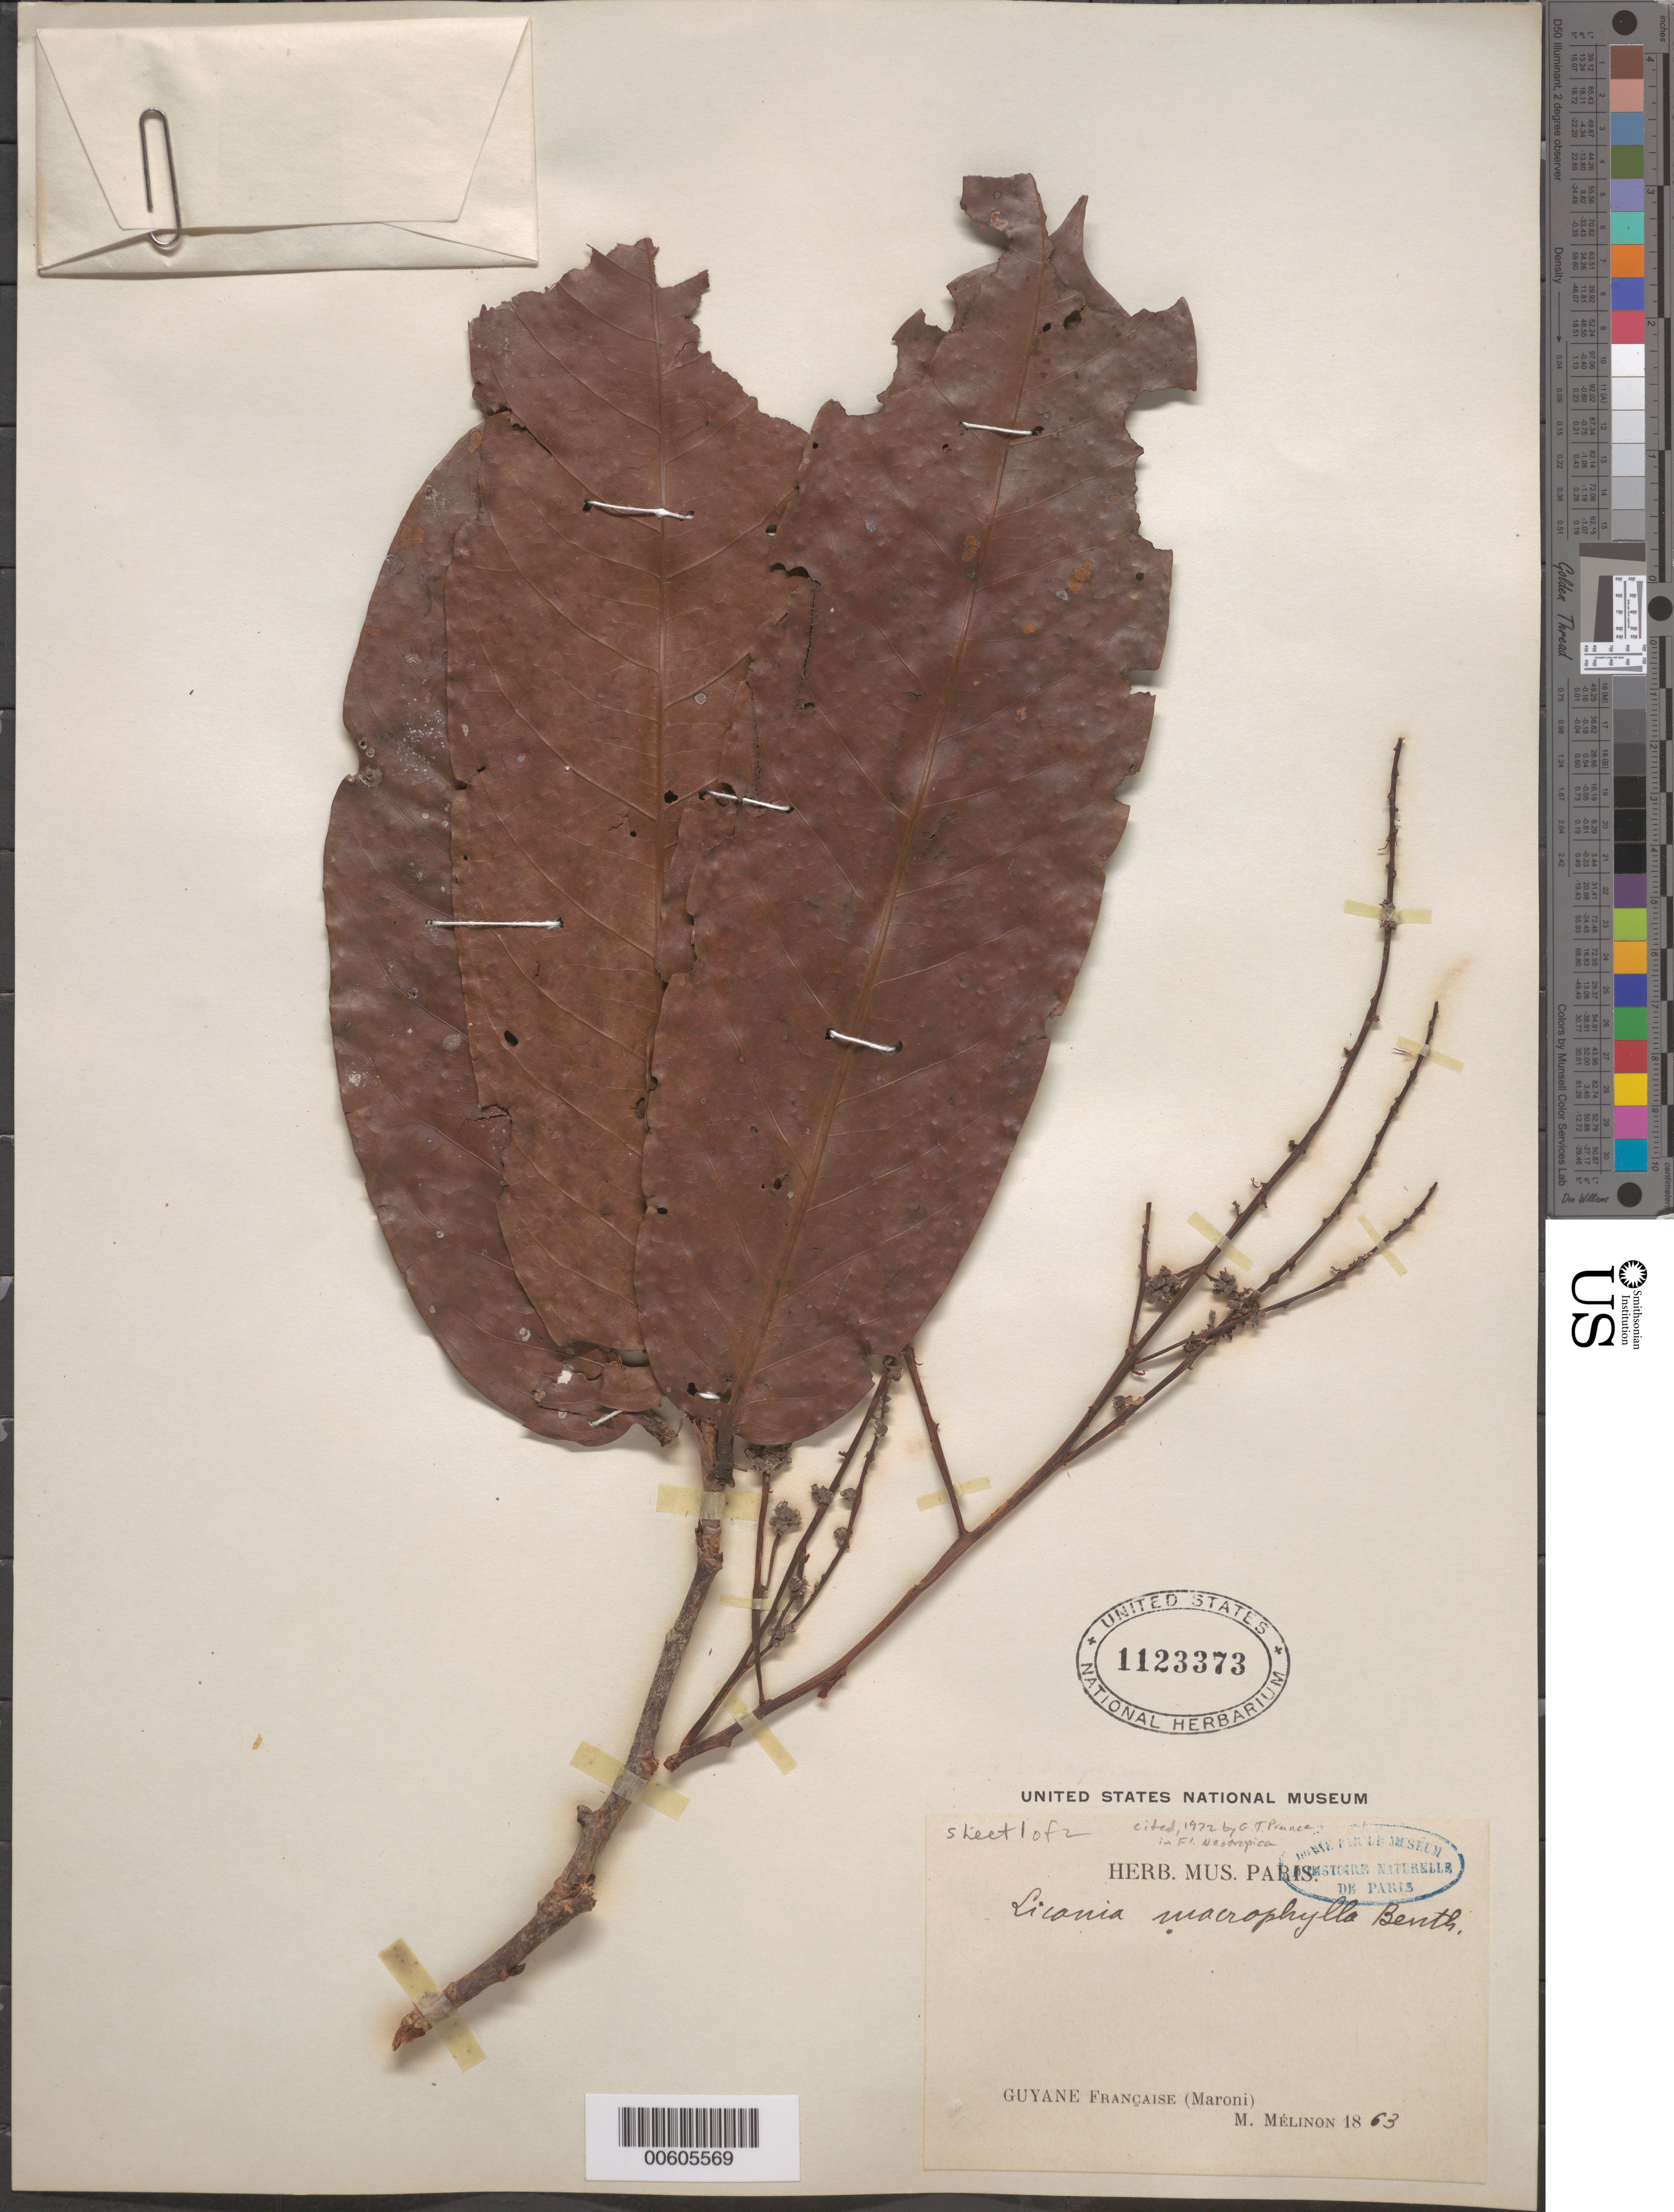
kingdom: Plantae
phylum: Tracheophyta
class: Magnoliopsida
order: Malpighiales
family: Chrysobalanaceae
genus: Hymenopus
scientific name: Hymenopus macrophyllus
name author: (Benth.) Sothers & Prance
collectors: E. Mélinon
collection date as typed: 1863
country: French Guiana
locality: Maroni R.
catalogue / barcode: US 1123373